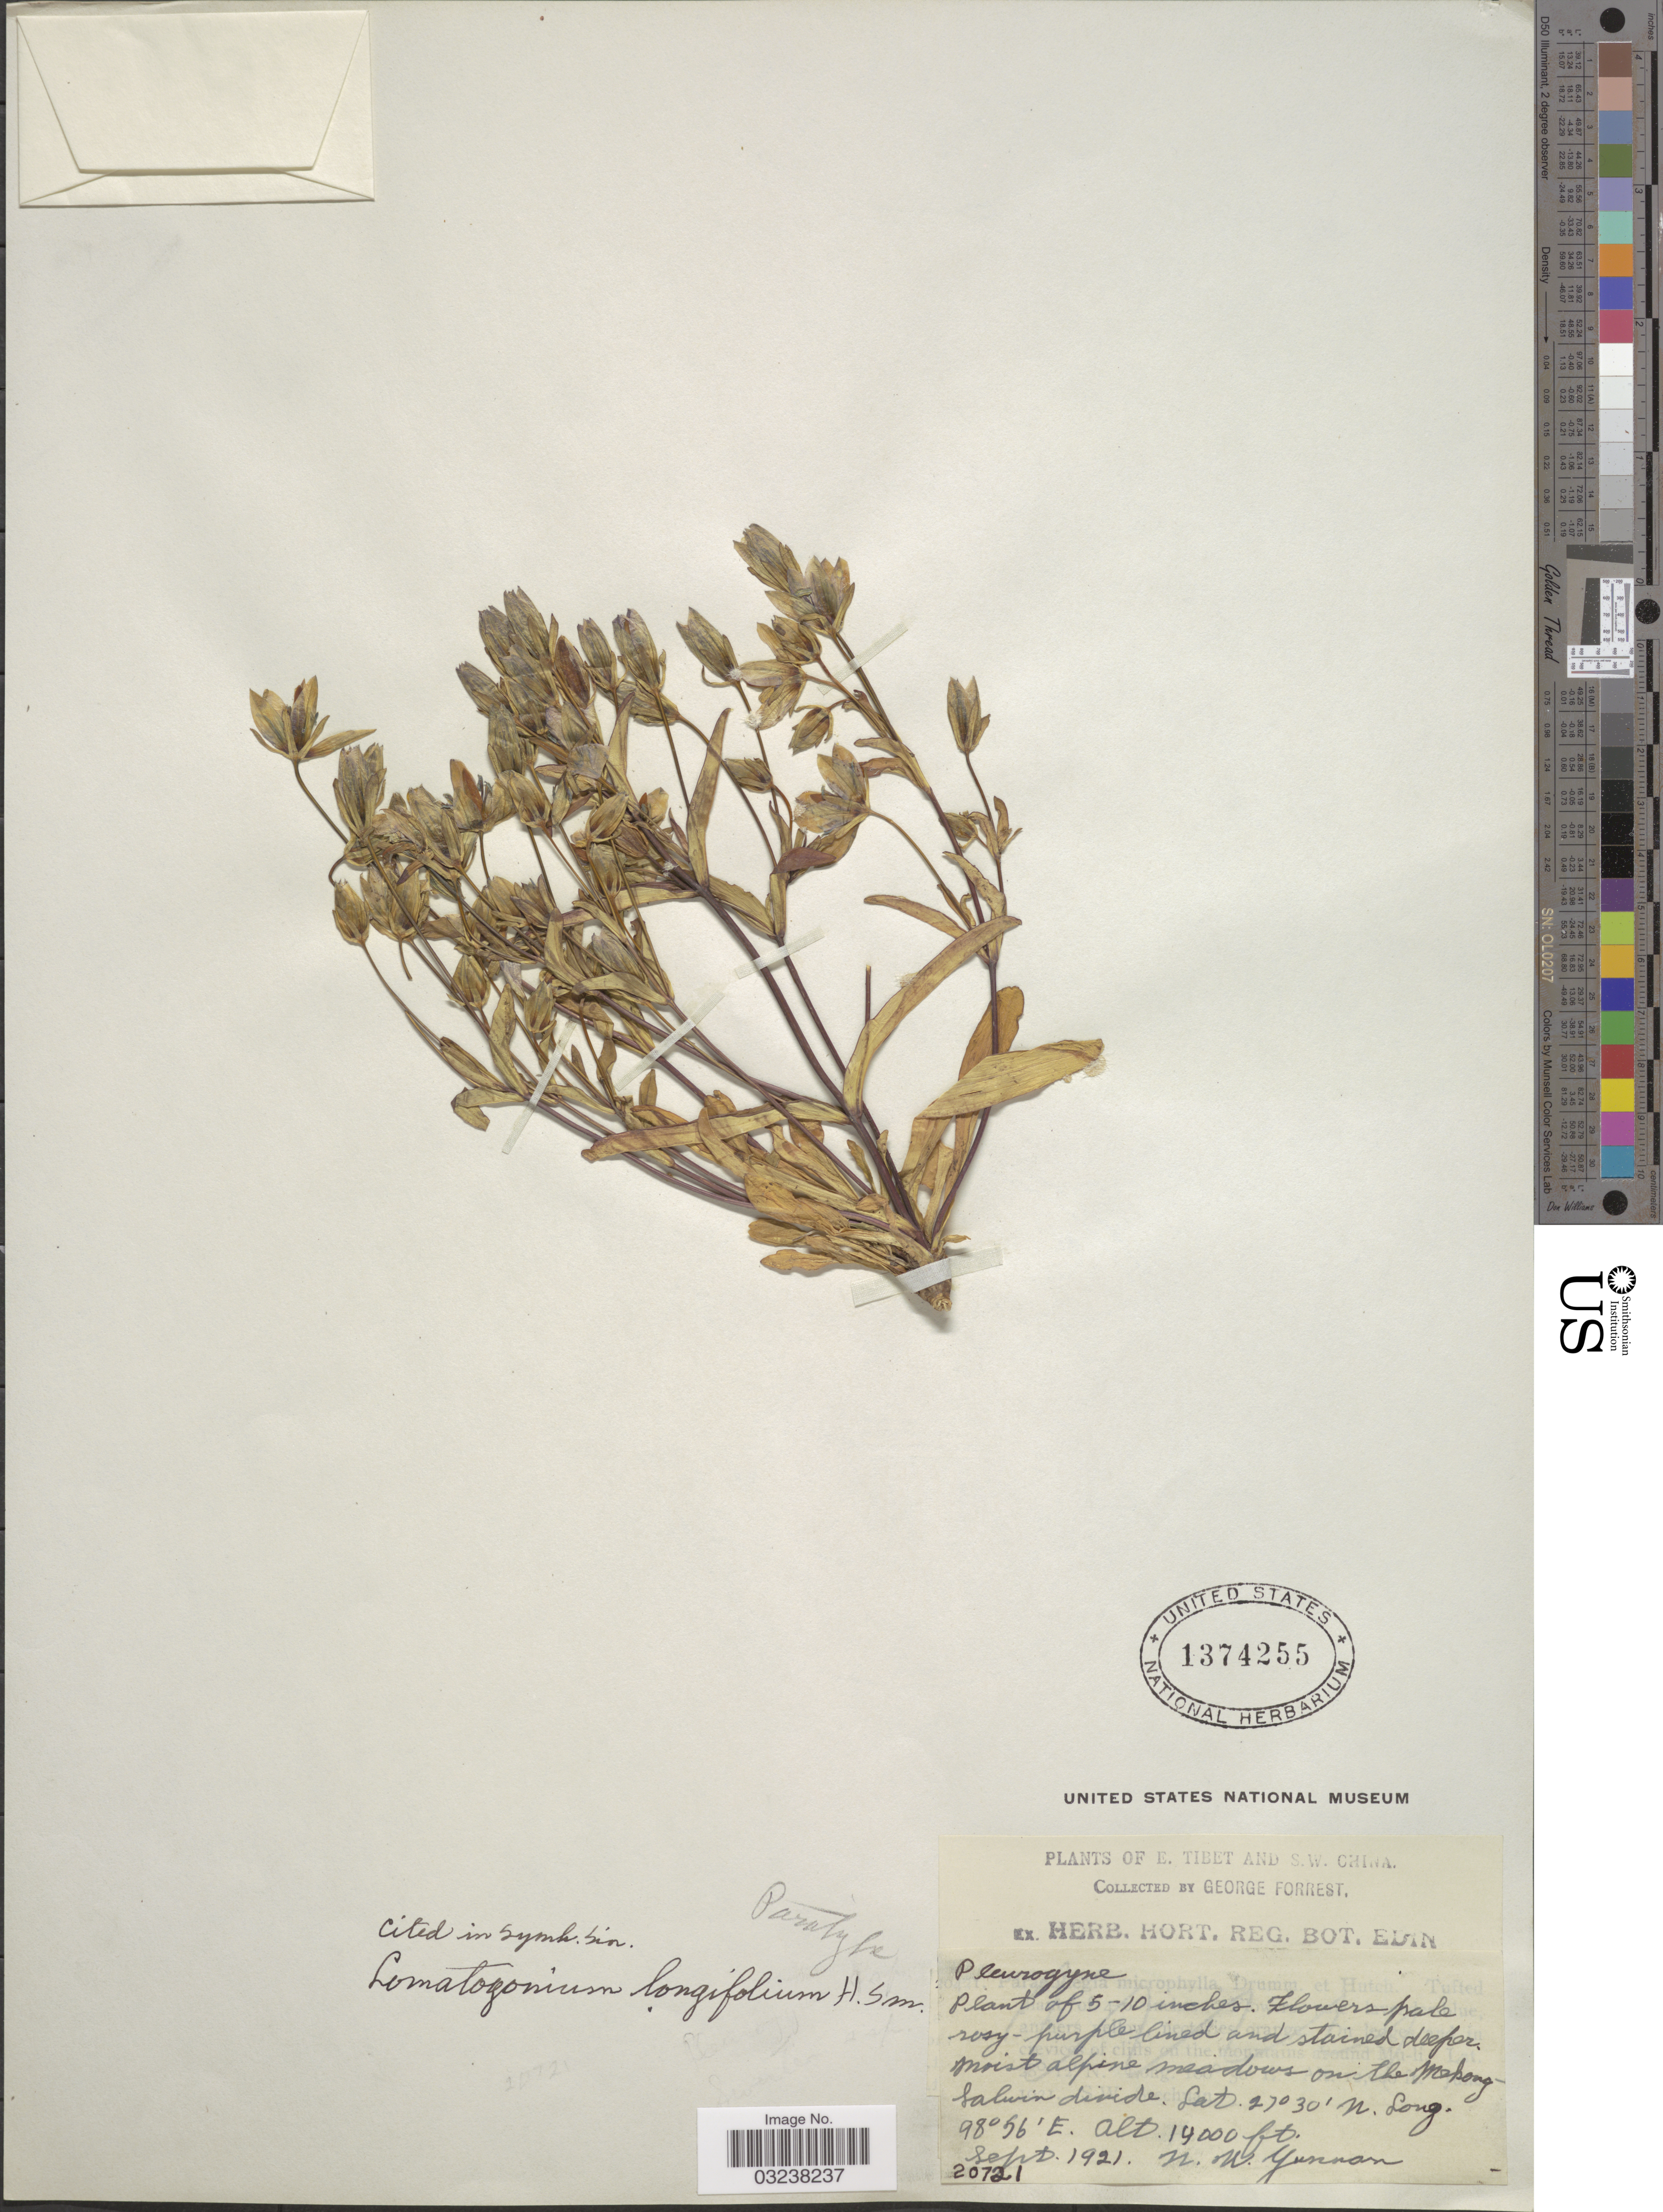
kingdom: Plantae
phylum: Tracheophyta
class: Magnoliopsida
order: Gentianales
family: Gentianaceae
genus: Lomatogonium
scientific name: Lomatogonium longifolium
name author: Harry Sm.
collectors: G. Forrest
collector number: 20721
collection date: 1921-09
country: China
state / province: Yunnan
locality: E. Tibet and S.W. China. Moist alpine meadows on the Mekong-Salwin divide. N.W. Yunnan.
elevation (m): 4267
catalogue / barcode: US 1374255